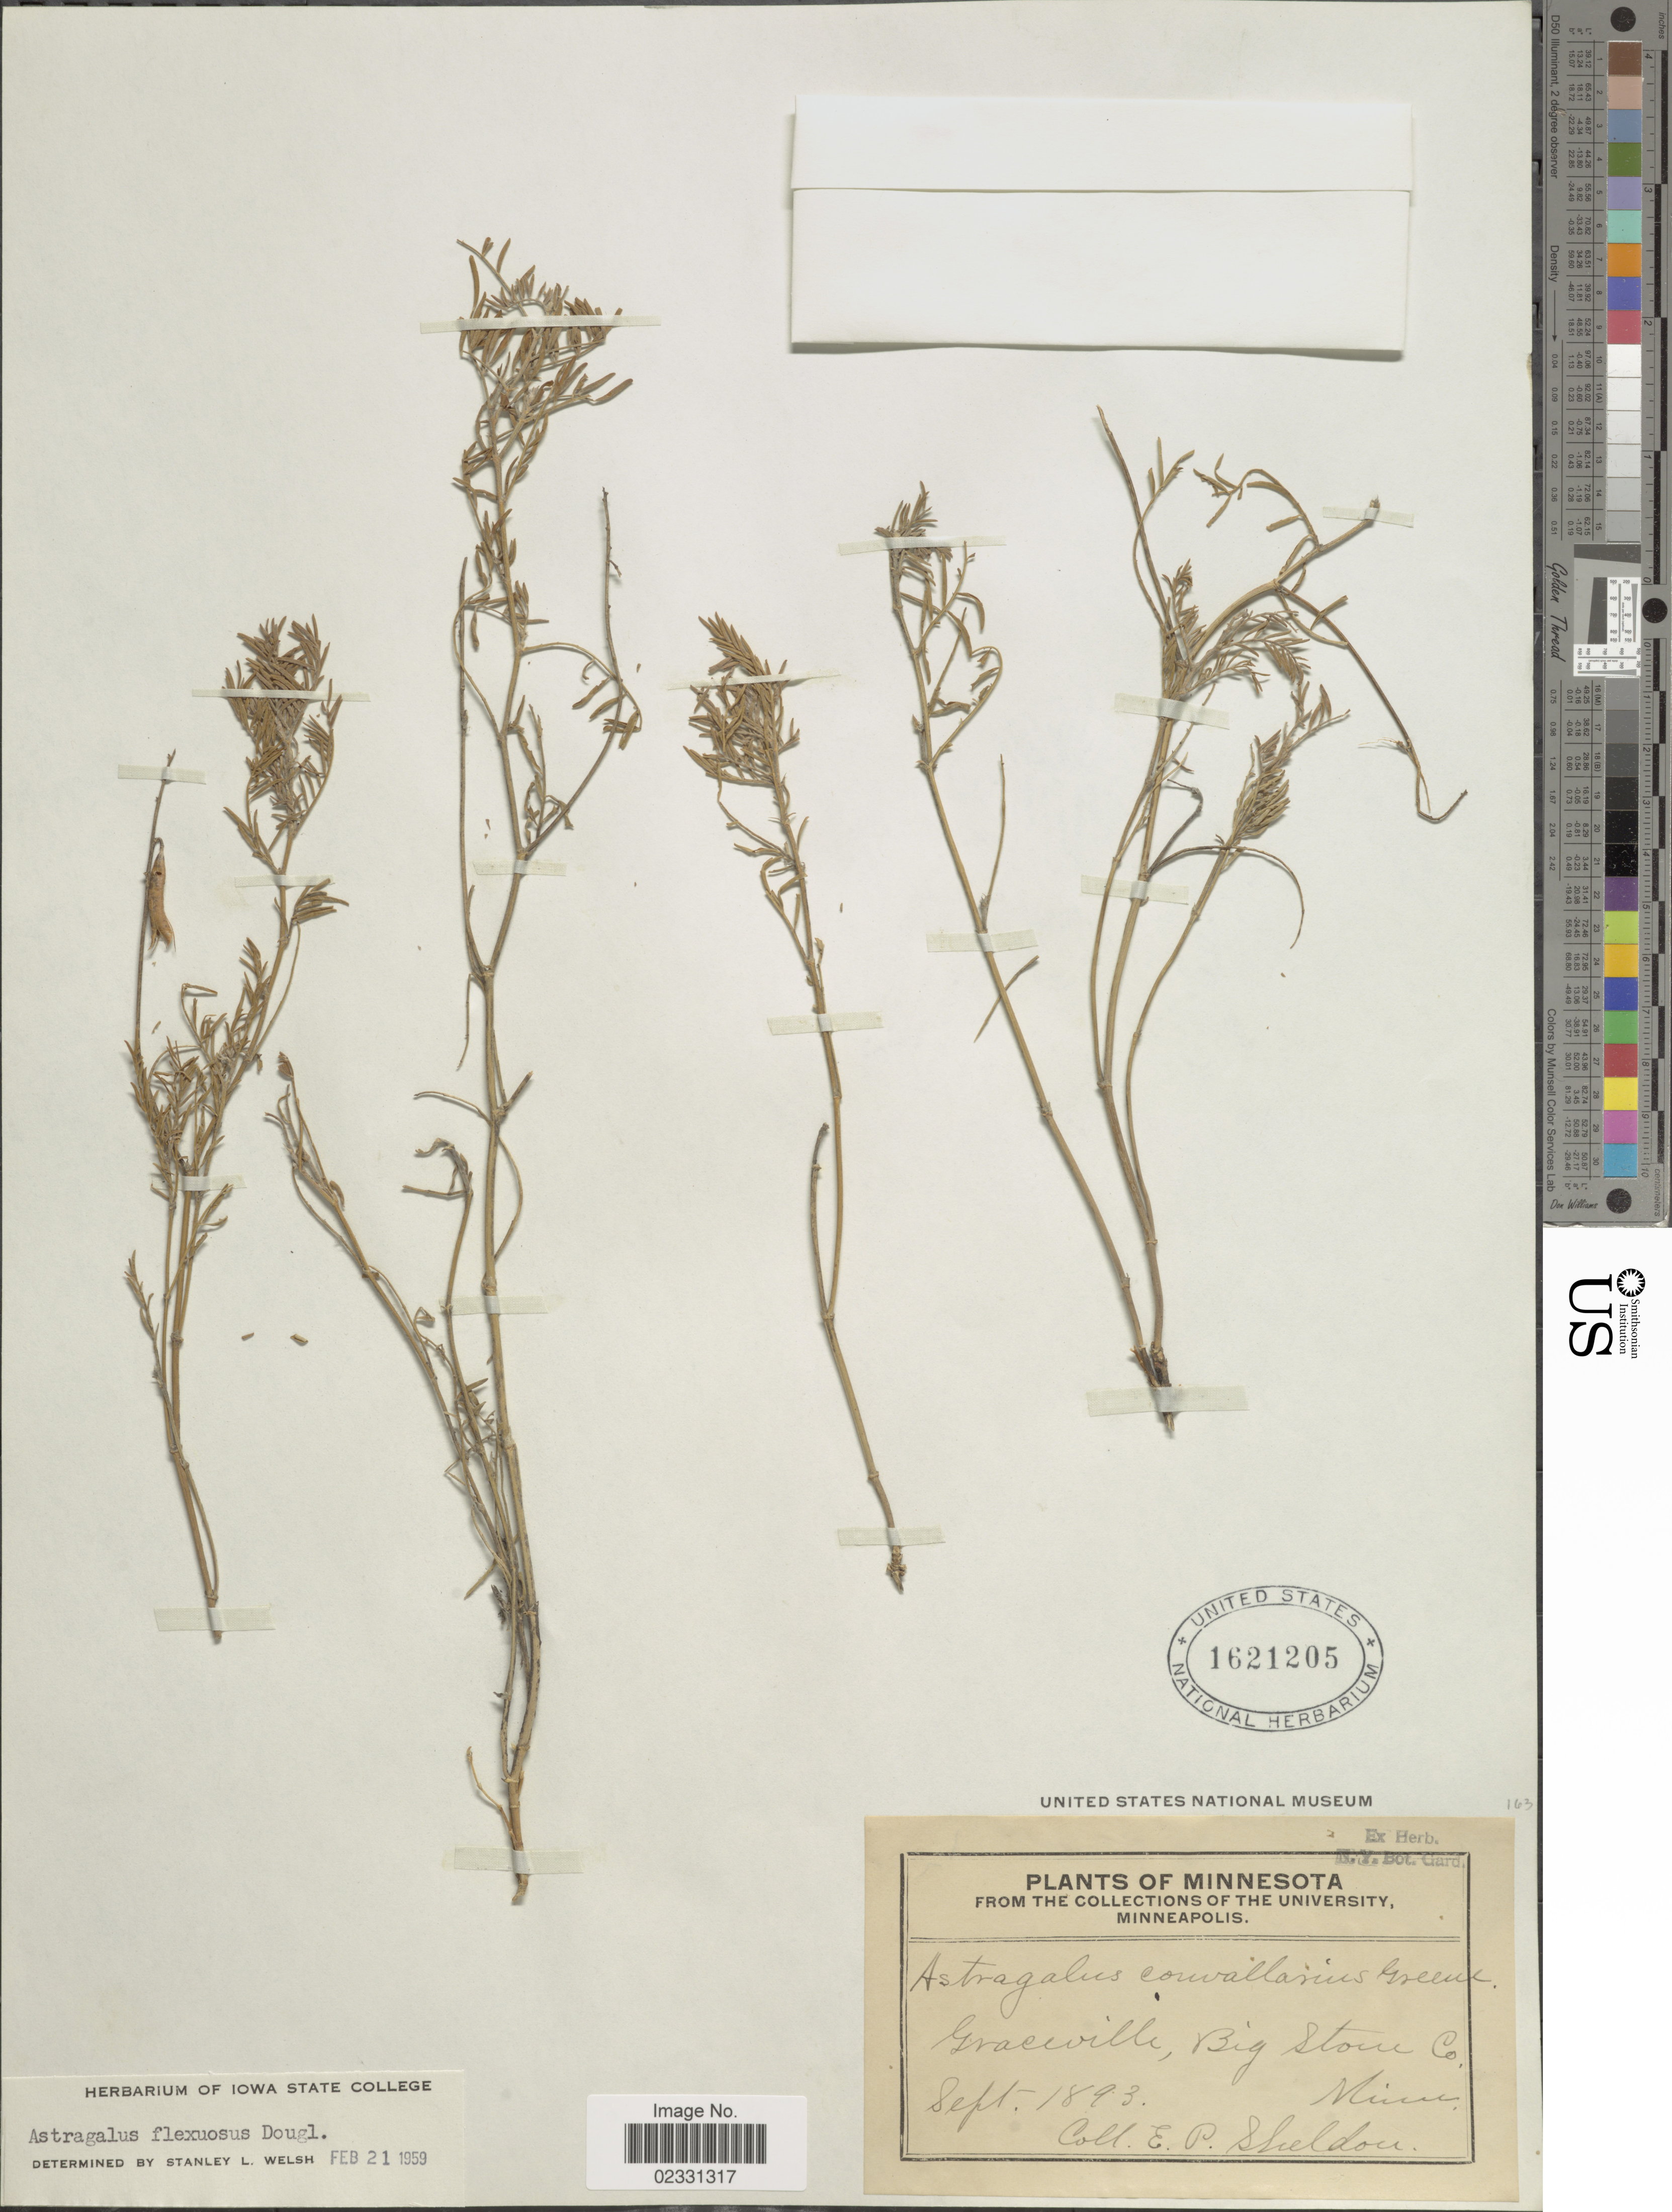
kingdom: Plantae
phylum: Tracheophyta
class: Magnoliopsida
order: Fabales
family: Fabaceae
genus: Astragalus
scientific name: Astragalus flexuosus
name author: (Hook.) Douglas ex G. Don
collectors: E. P. Sheldon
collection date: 1893-09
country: United States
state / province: Minnesota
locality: Graceville, Big Stone Co.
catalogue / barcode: US 1621205